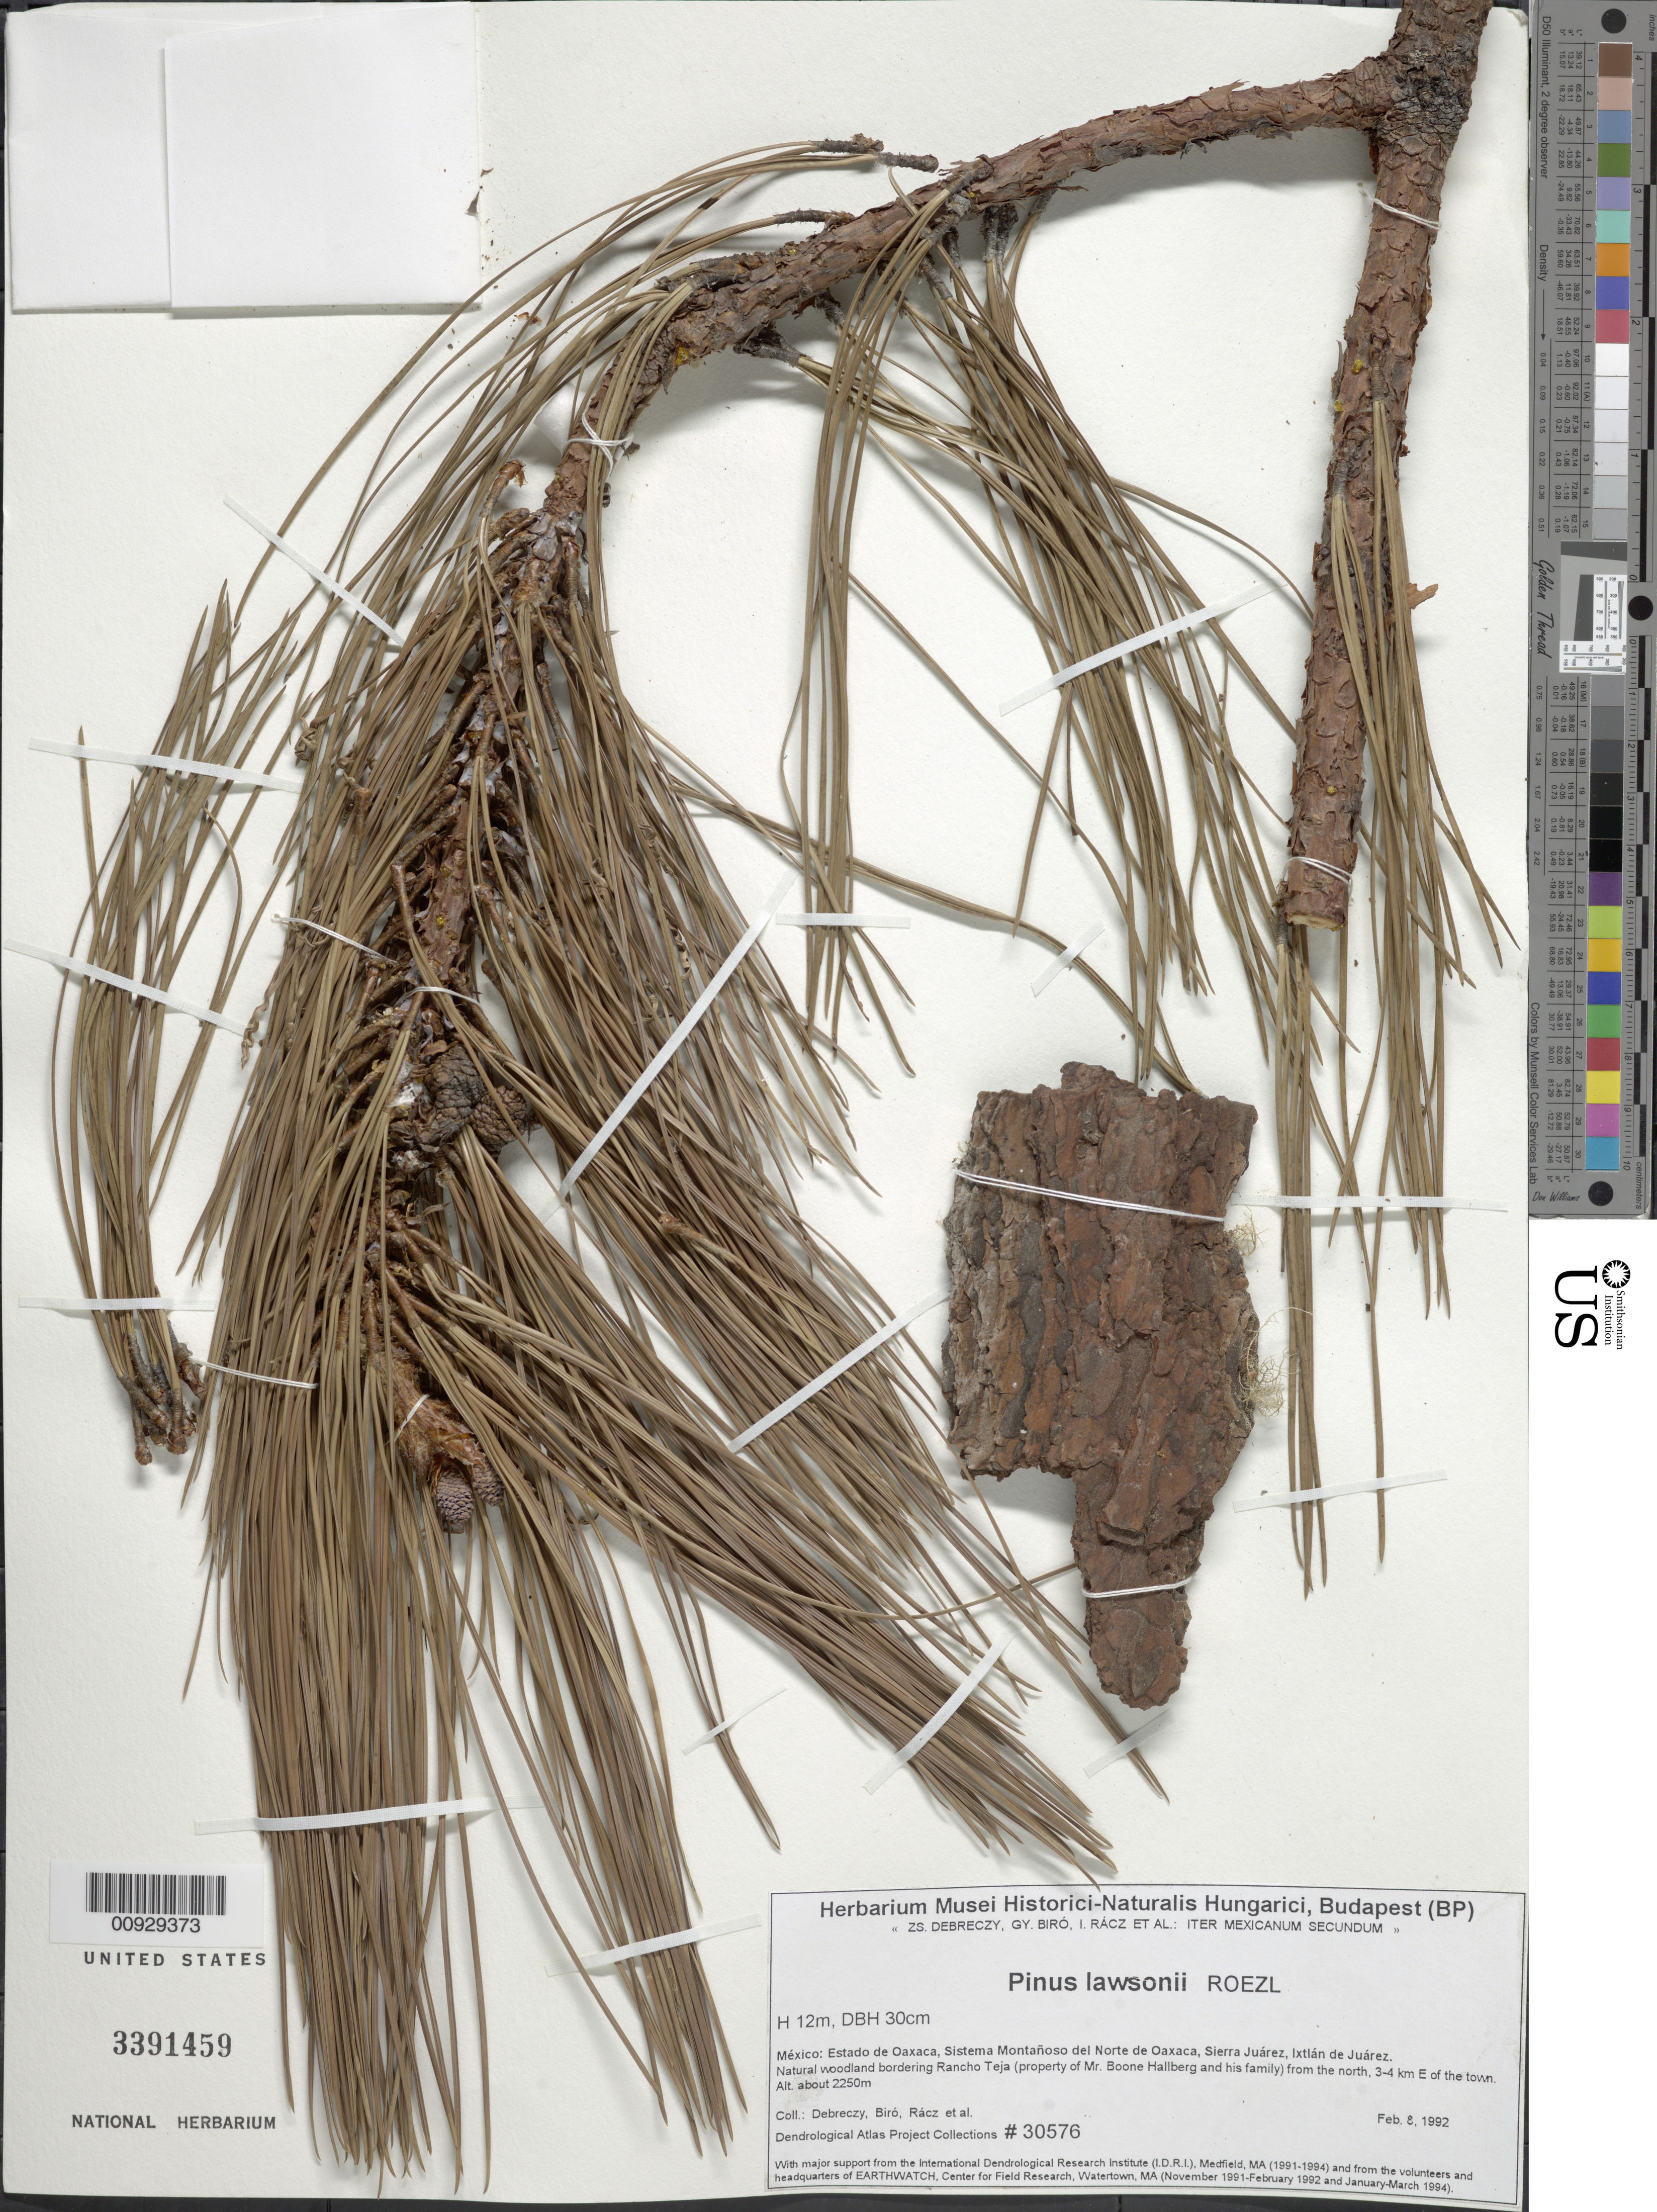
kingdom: Plantae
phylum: Tracheophyta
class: Pinopsida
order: Pinales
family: Pinaceae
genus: Pinus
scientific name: Pinus lawsonii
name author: Roezl ex Gordon & Glend.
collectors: Z. Debreczy, G. Biro, I. Rácz & et al.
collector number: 30576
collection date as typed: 08 Feb 1992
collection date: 1992-02-08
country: Mexico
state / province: Oaxaca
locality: Sistema Montañoso del Norte de Oaxaca, Sierra Juárez, Ixtlán de Juárez. Natural woodland bordering Rancho Teja (property of Mr. Boone Hallberg and his family) from the north, 3-4 km. E of the town.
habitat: Natural woodland.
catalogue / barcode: US 3391459